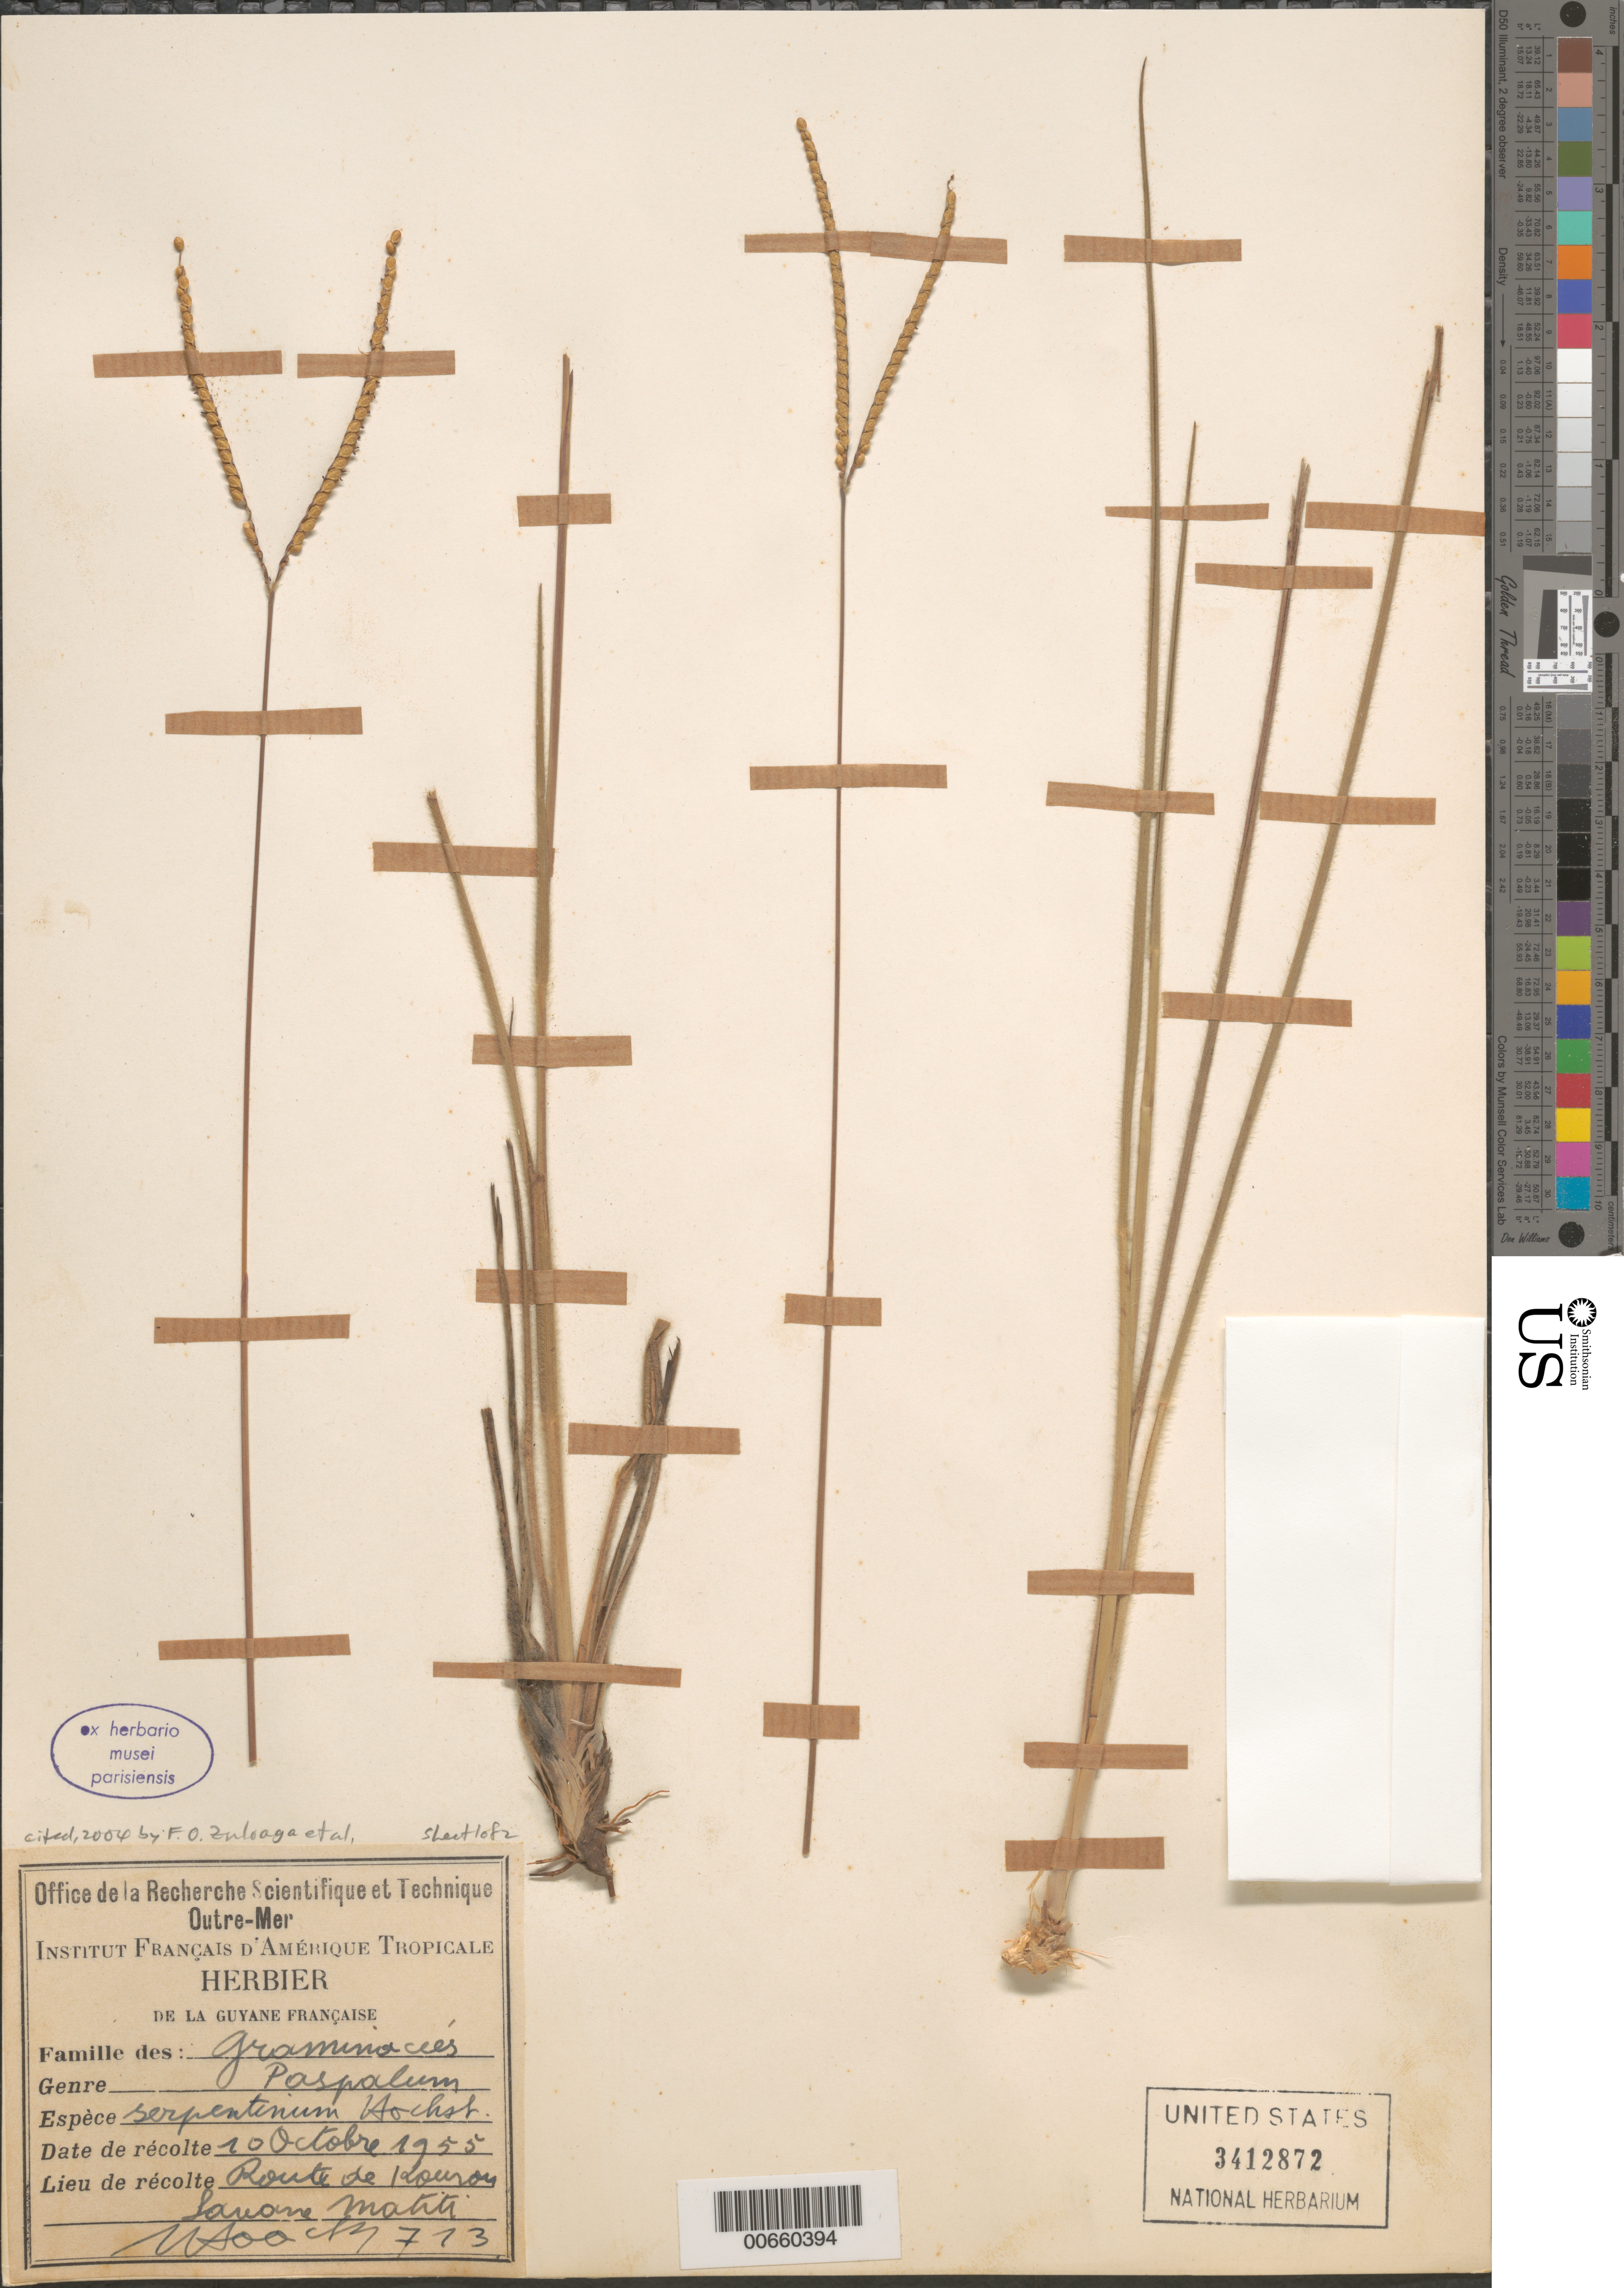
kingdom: Plantae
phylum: Tracheophyta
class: Liliopsida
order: Poales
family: Poaceae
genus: Paspalum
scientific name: Paspalum serpentinum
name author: Hochst. ex Steud.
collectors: J. Hoock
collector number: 713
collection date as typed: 10-Oct-55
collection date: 1955-10-10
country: French Guiana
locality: Route de Kourou, chemin Savane Matiti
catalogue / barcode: US 3412872